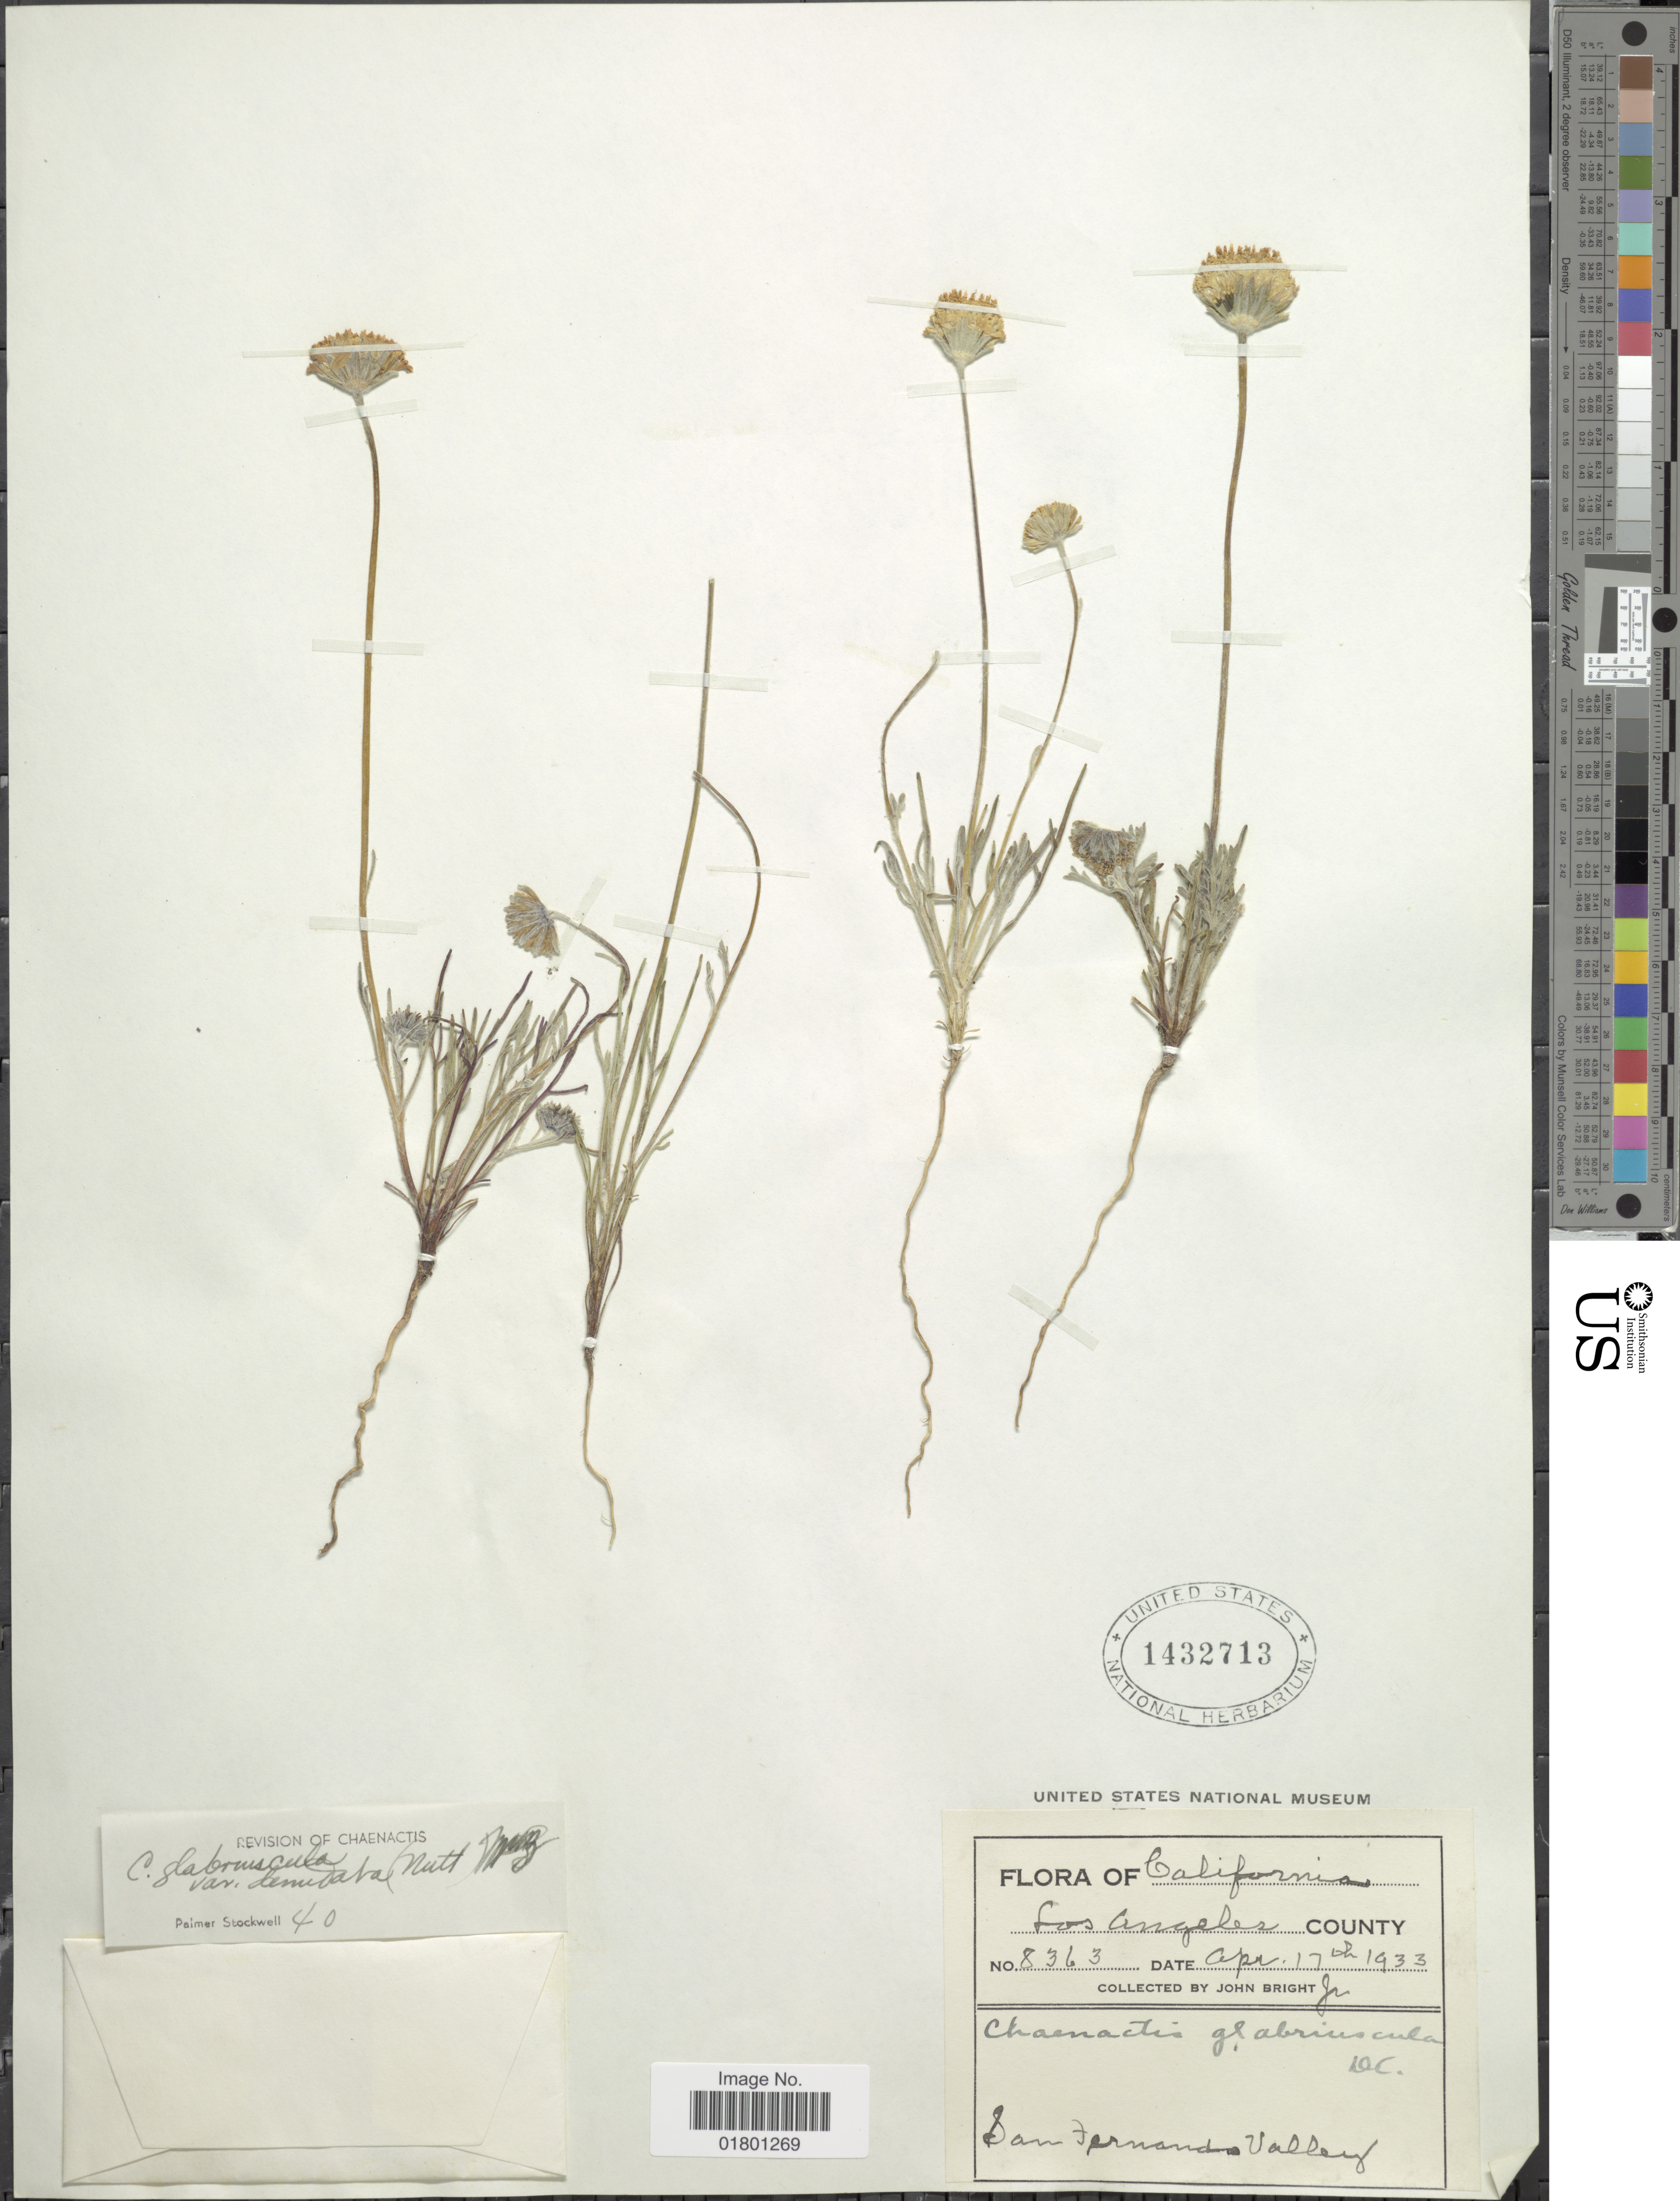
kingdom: Plantae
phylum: Tracheophyta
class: Magnoliopsida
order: Asterales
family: Asteraceae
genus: Chaenactis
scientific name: Chaenactis glabriuscula var. denudata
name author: (Nutt.) Munz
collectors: J. Bright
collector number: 8363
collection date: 1933-04-17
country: United States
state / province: California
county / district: Los Angeles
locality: Los Angeles County, San Fernando Valley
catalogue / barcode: US 1432713